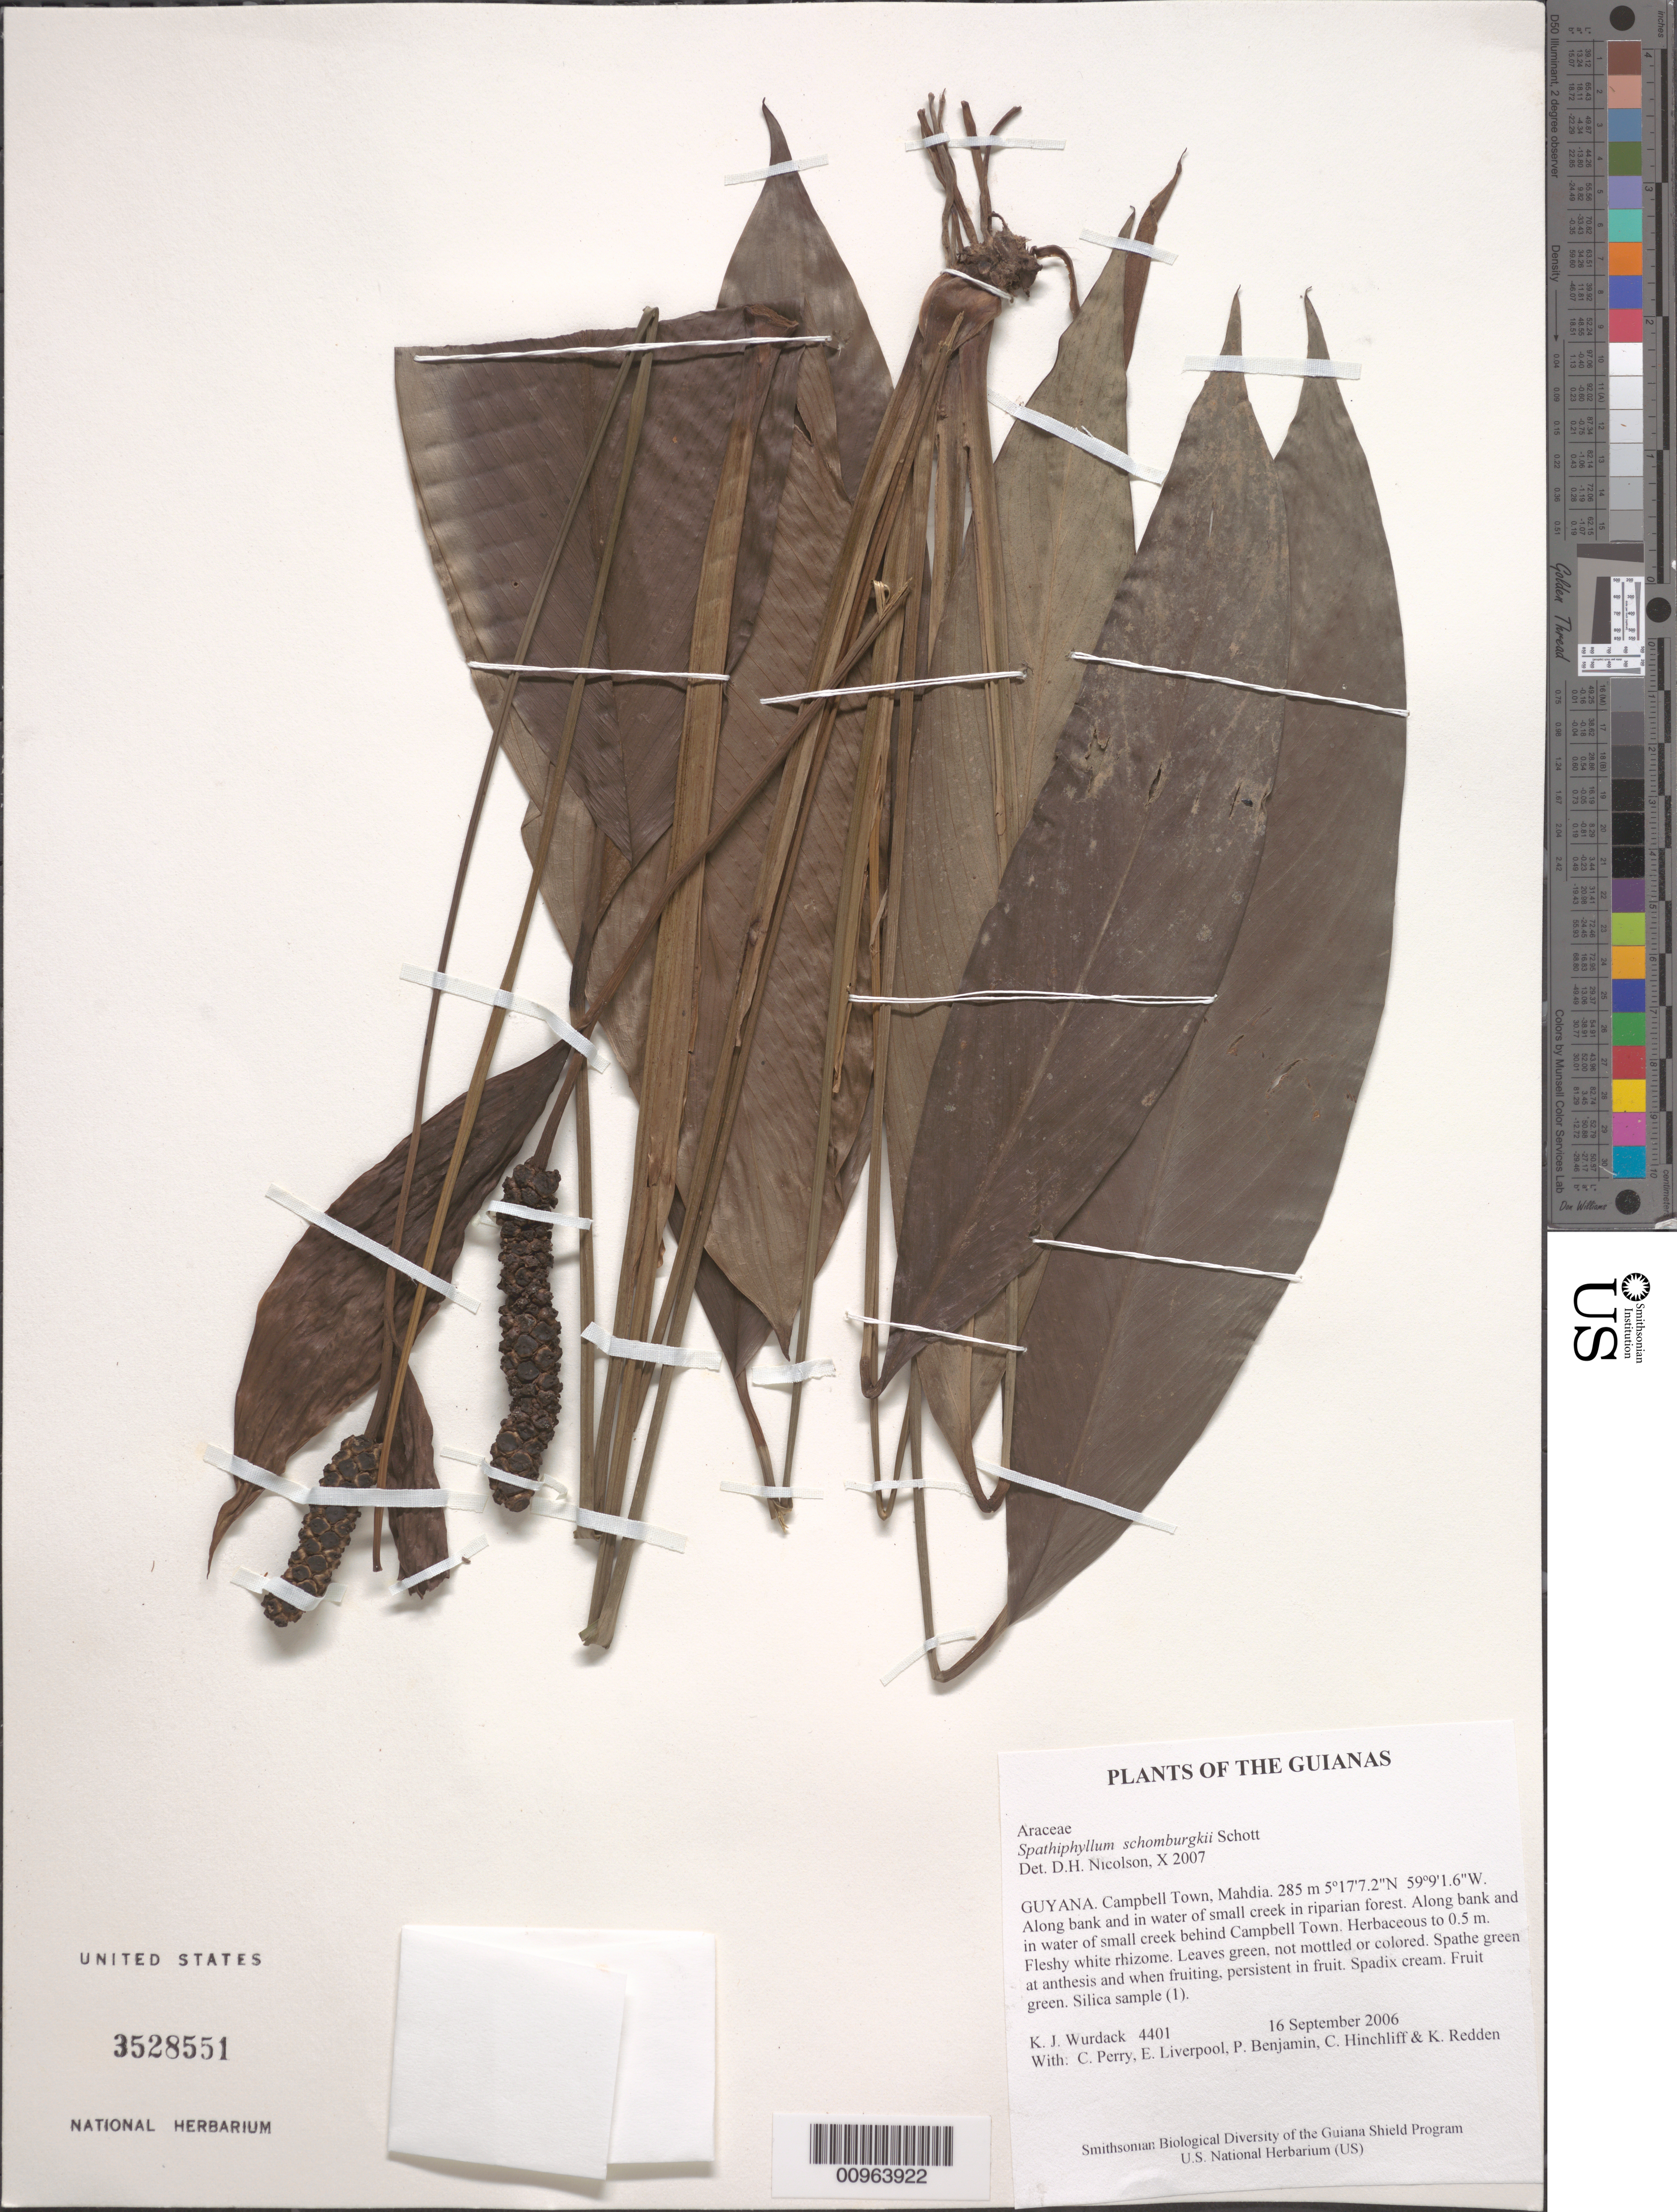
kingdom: Plantae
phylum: Tracheophyta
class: Liliopsida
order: Alismatales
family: Araceae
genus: Spathiphyllum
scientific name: Spathiphyllum schomburgkii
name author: Schott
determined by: Nicolson, Dan H.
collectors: K. Wurdack, C. Perry, E. Liverpool, P. Benjamin, C. E. Hinchliff & K. M. Redden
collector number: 4401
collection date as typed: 16 September 2006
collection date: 2006-09-16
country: Guyana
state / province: Potaro-Siparuni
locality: Campbell Town, Mahdia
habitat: Along bank and in water of small creek in riparian forest.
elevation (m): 285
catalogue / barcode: US 3528551